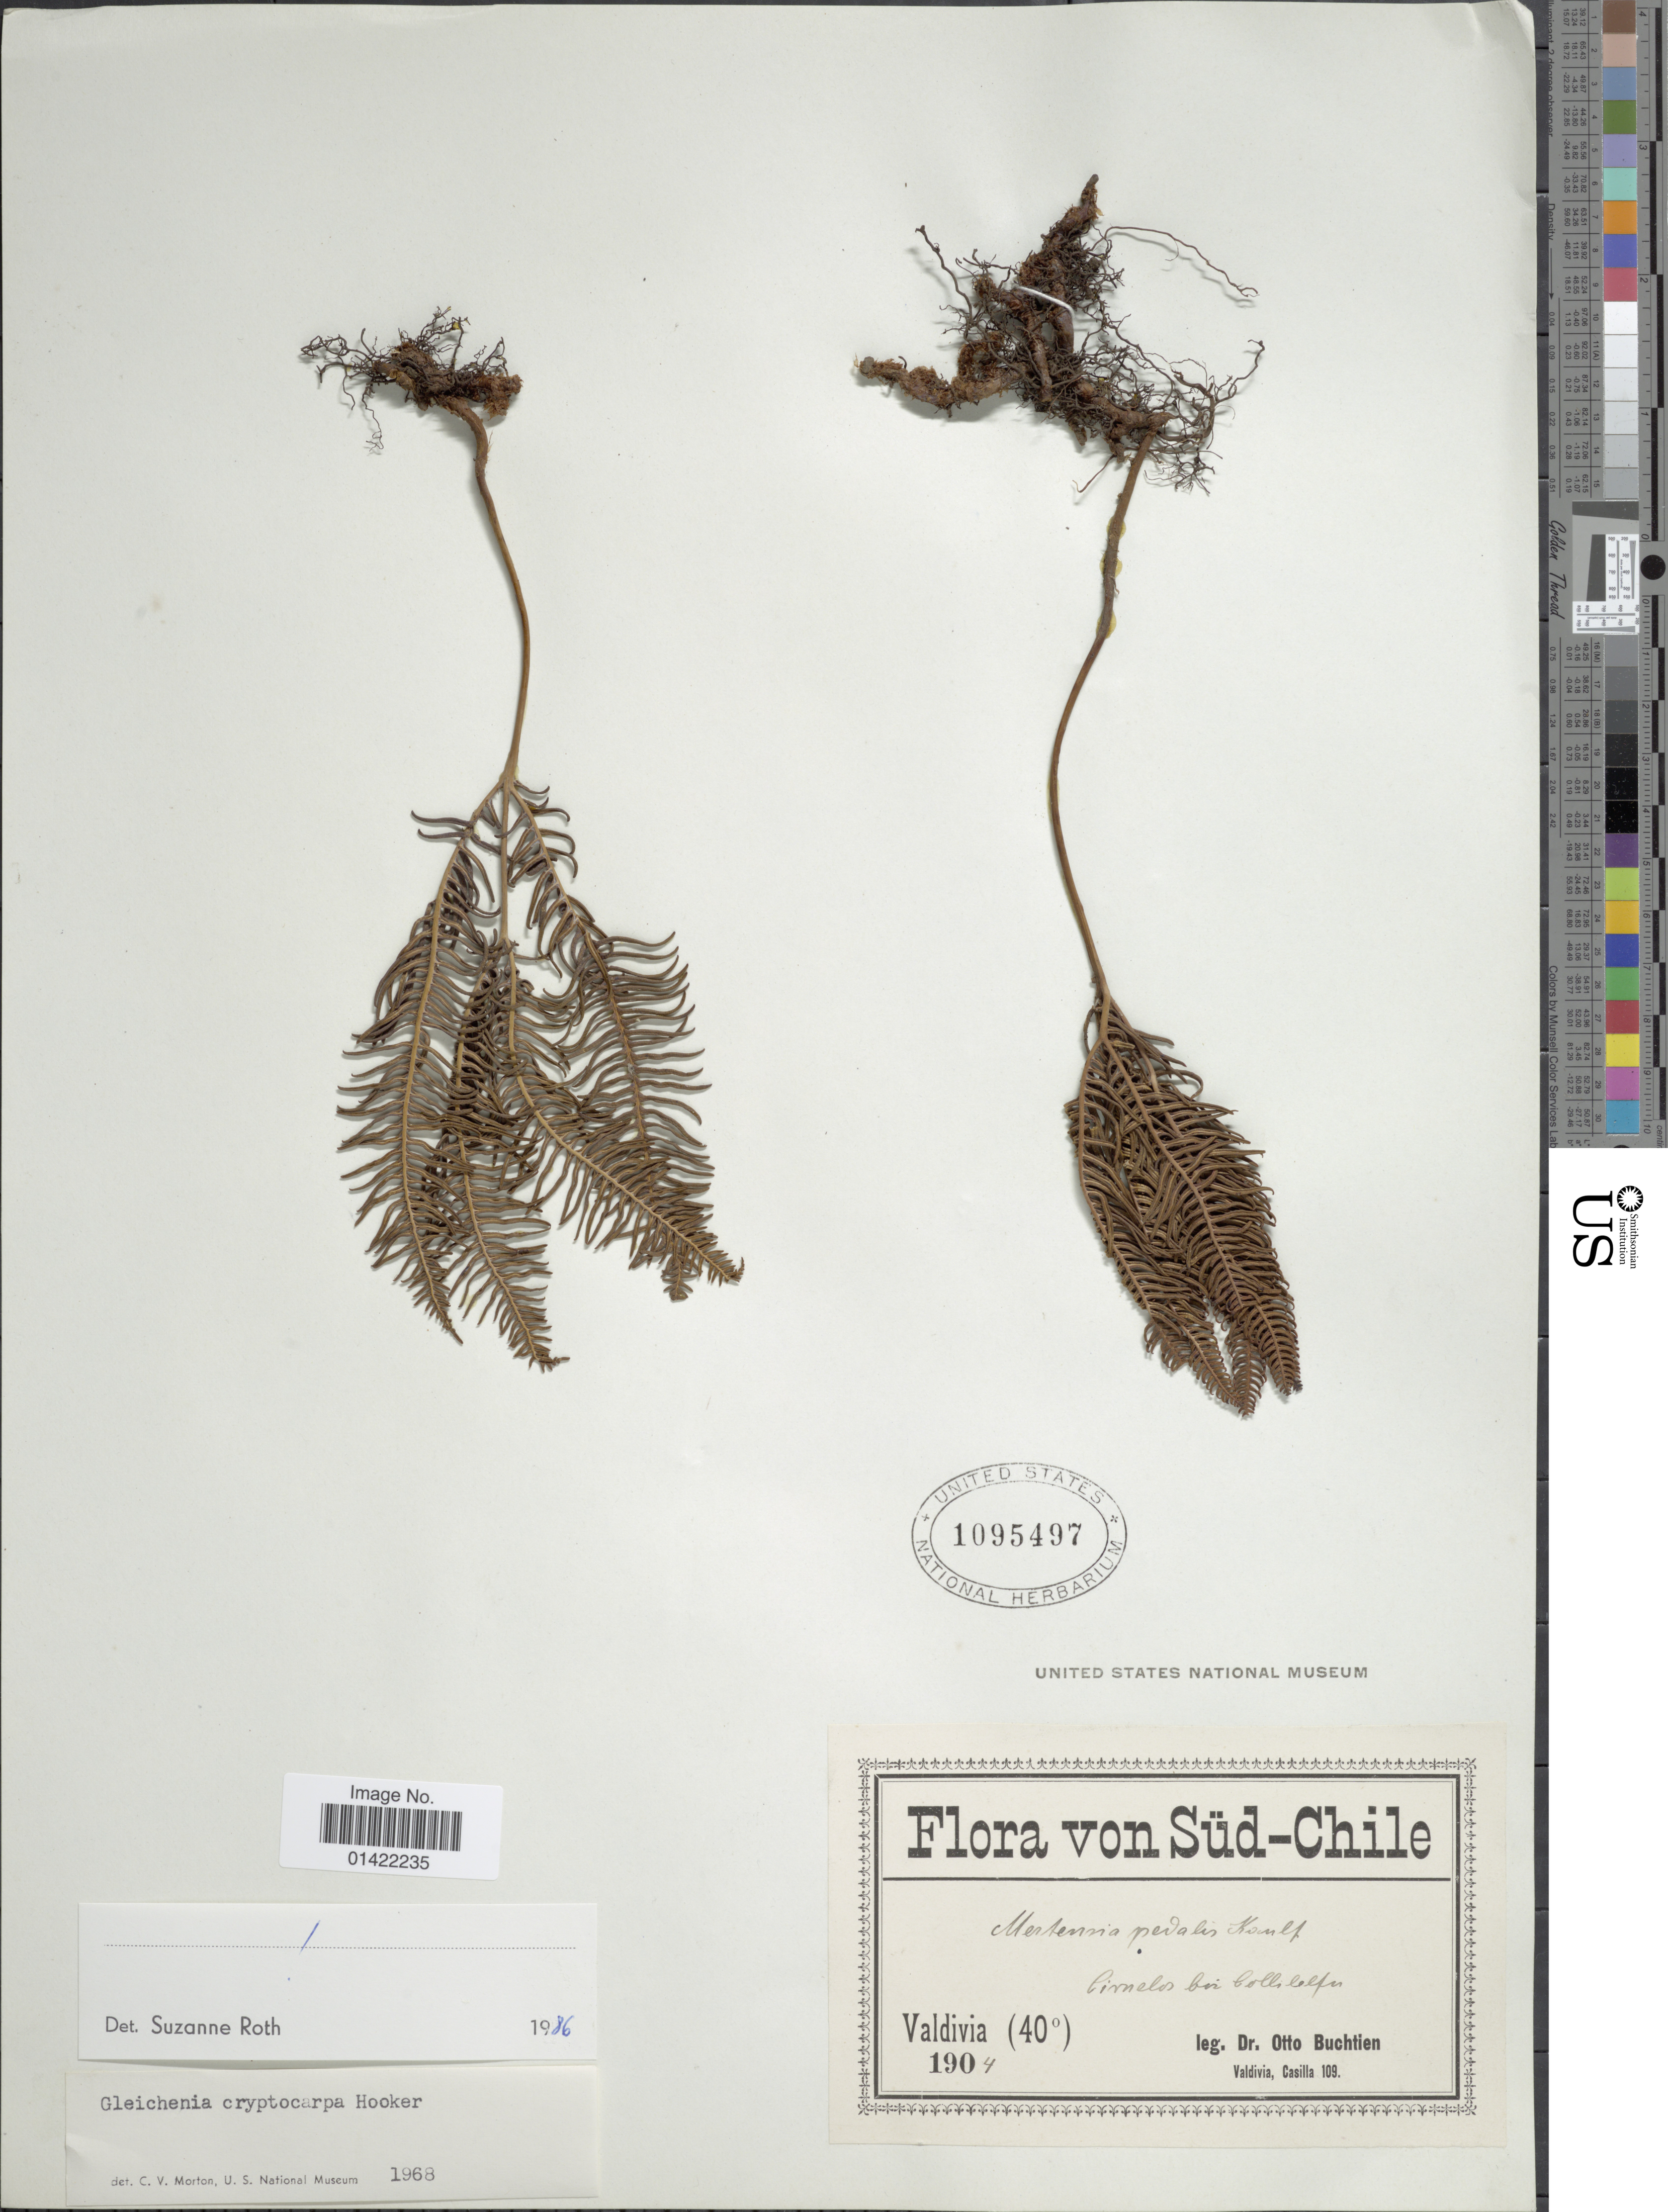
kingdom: Plantae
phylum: Tracheophyta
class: Polypodiopsida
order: Gleicheniales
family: Gleicheniaceae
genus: Sticherus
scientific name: Sticherus cryptocarpus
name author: (Hook.) Ching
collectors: O. Buchtien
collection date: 1904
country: Chile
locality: Süd-Chile, Valdivia (40°), Ciruelos bei Collilelsen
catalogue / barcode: US 1095497